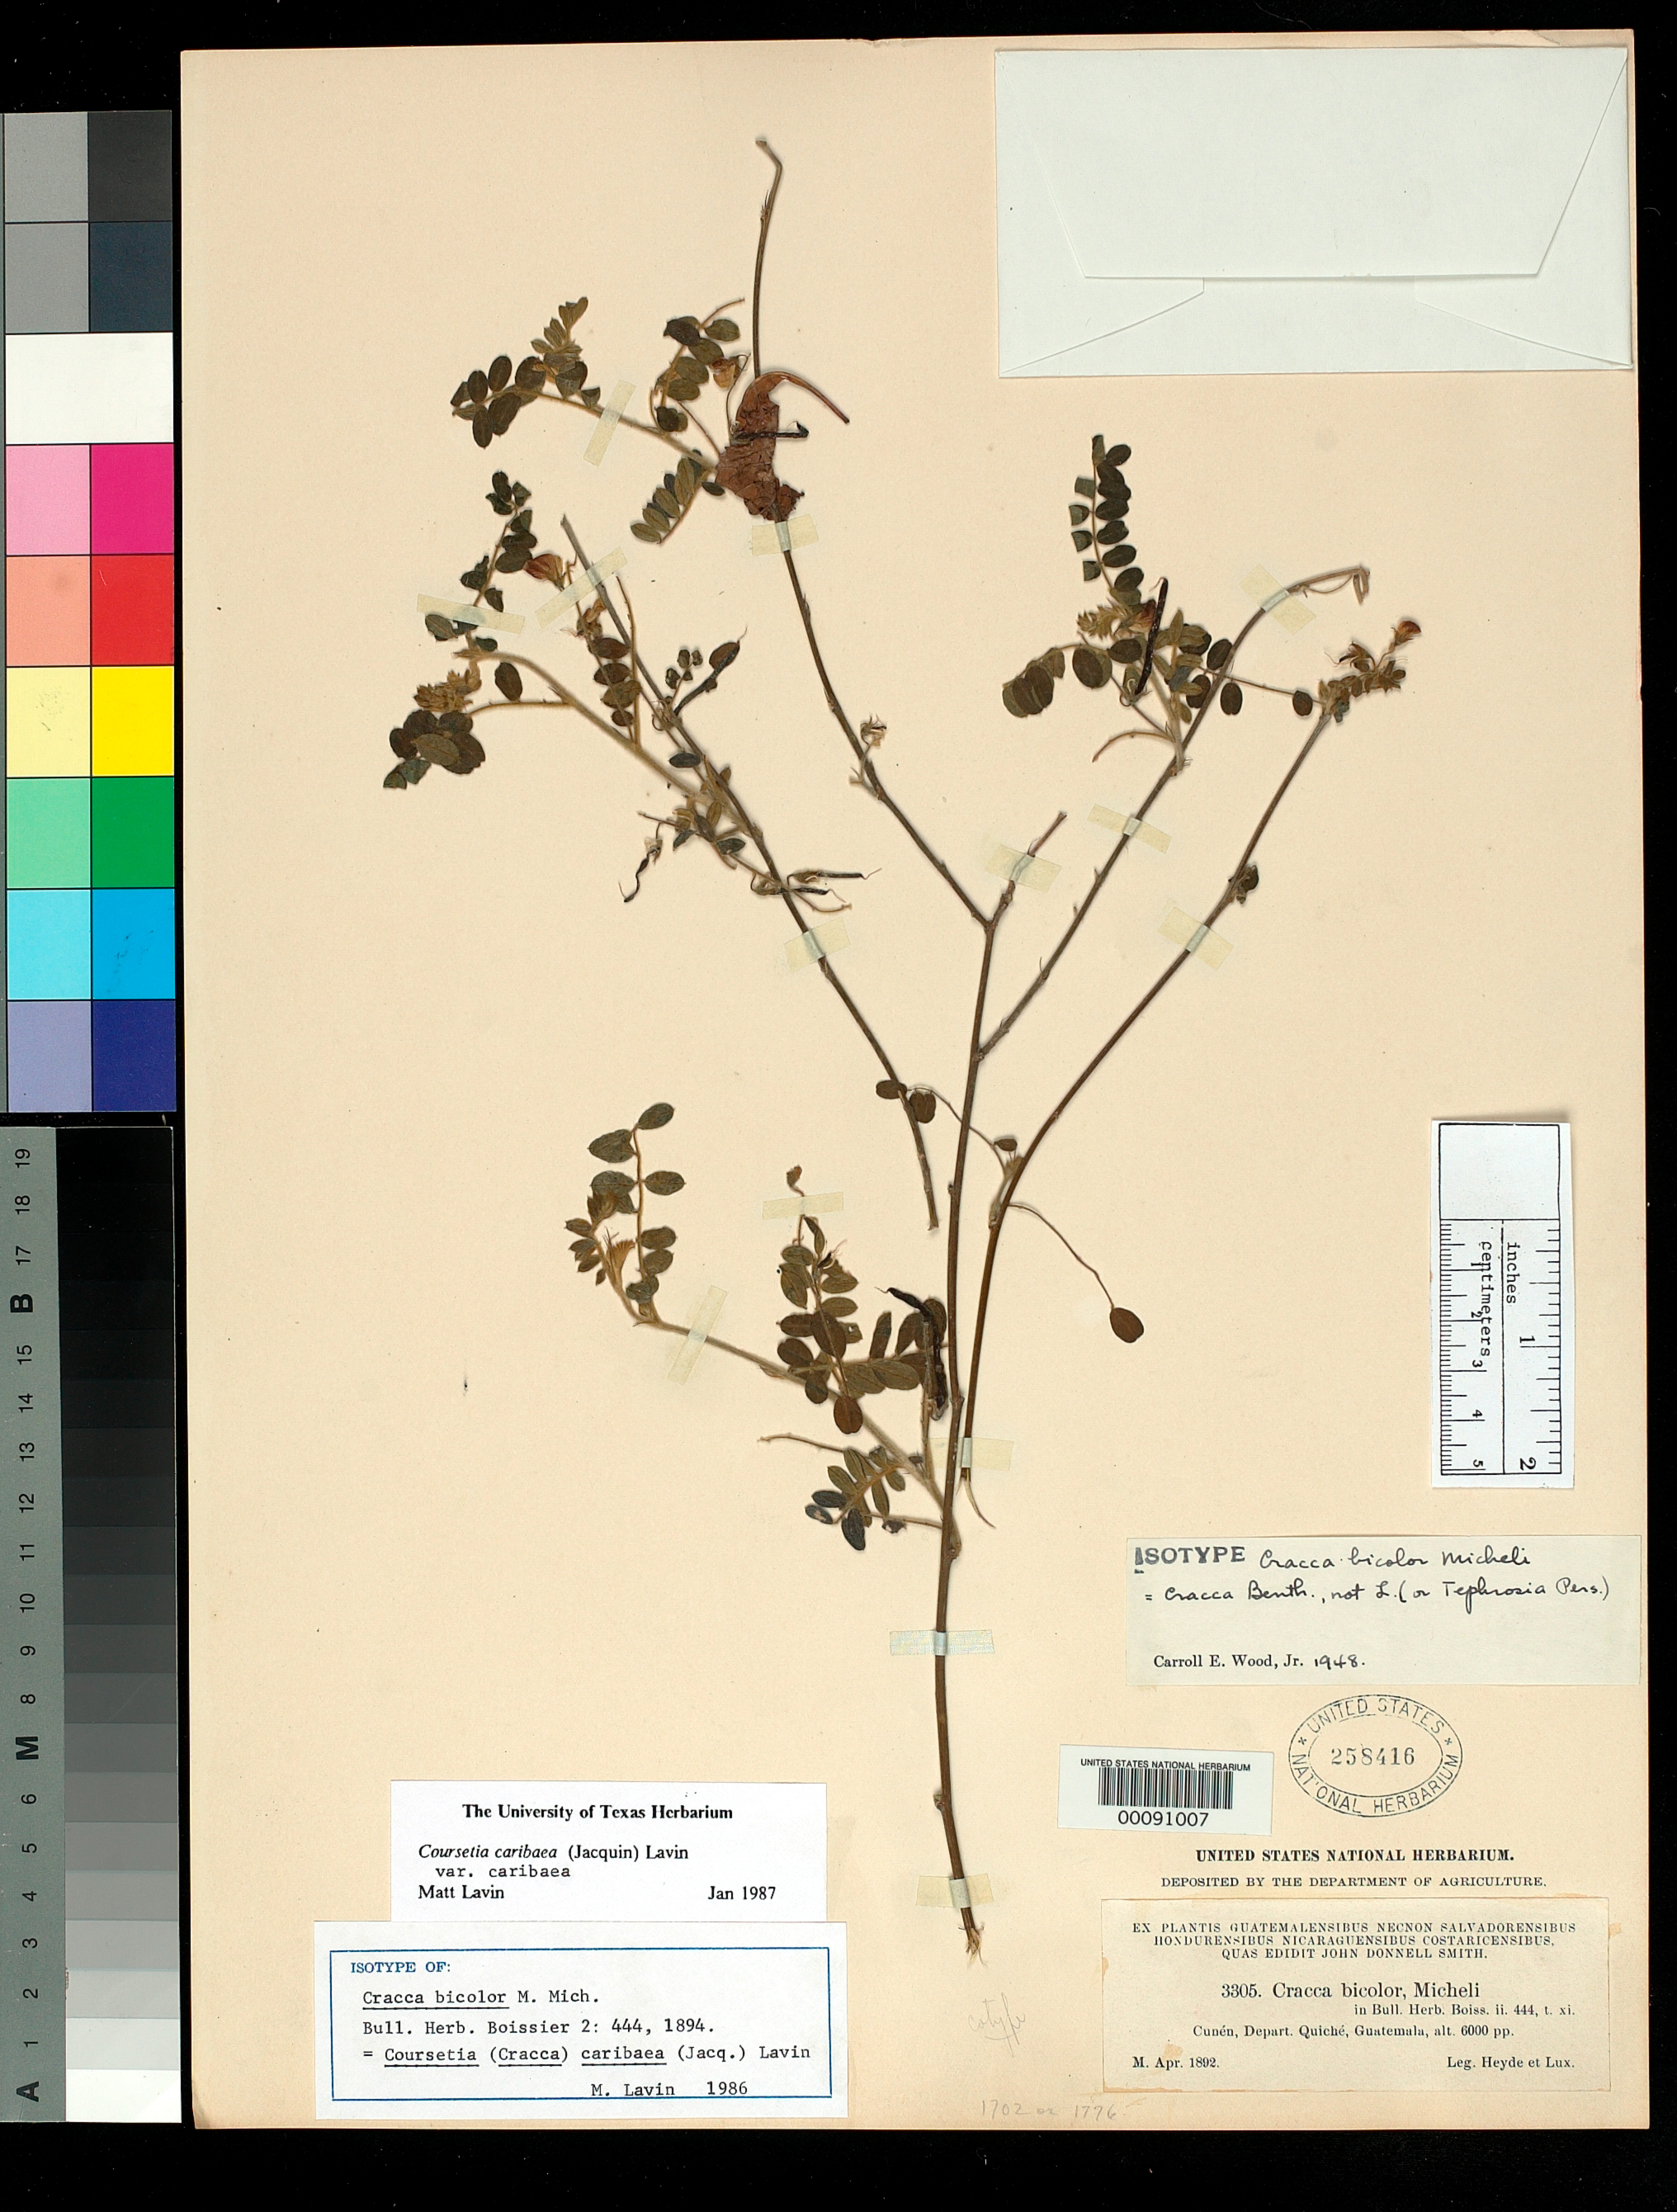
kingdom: Plantae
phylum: Tracheophyta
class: Magnoliopsida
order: Fabales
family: Fabaceae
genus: Cracca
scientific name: Cracca bicolor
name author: Micheli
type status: Isotype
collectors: E. T. Heyde & E. Lux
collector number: J.D.S. 3305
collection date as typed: Apr 1892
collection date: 1892-04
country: Guatemala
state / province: El Quiché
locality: Cunen.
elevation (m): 1829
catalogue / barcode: US 258416